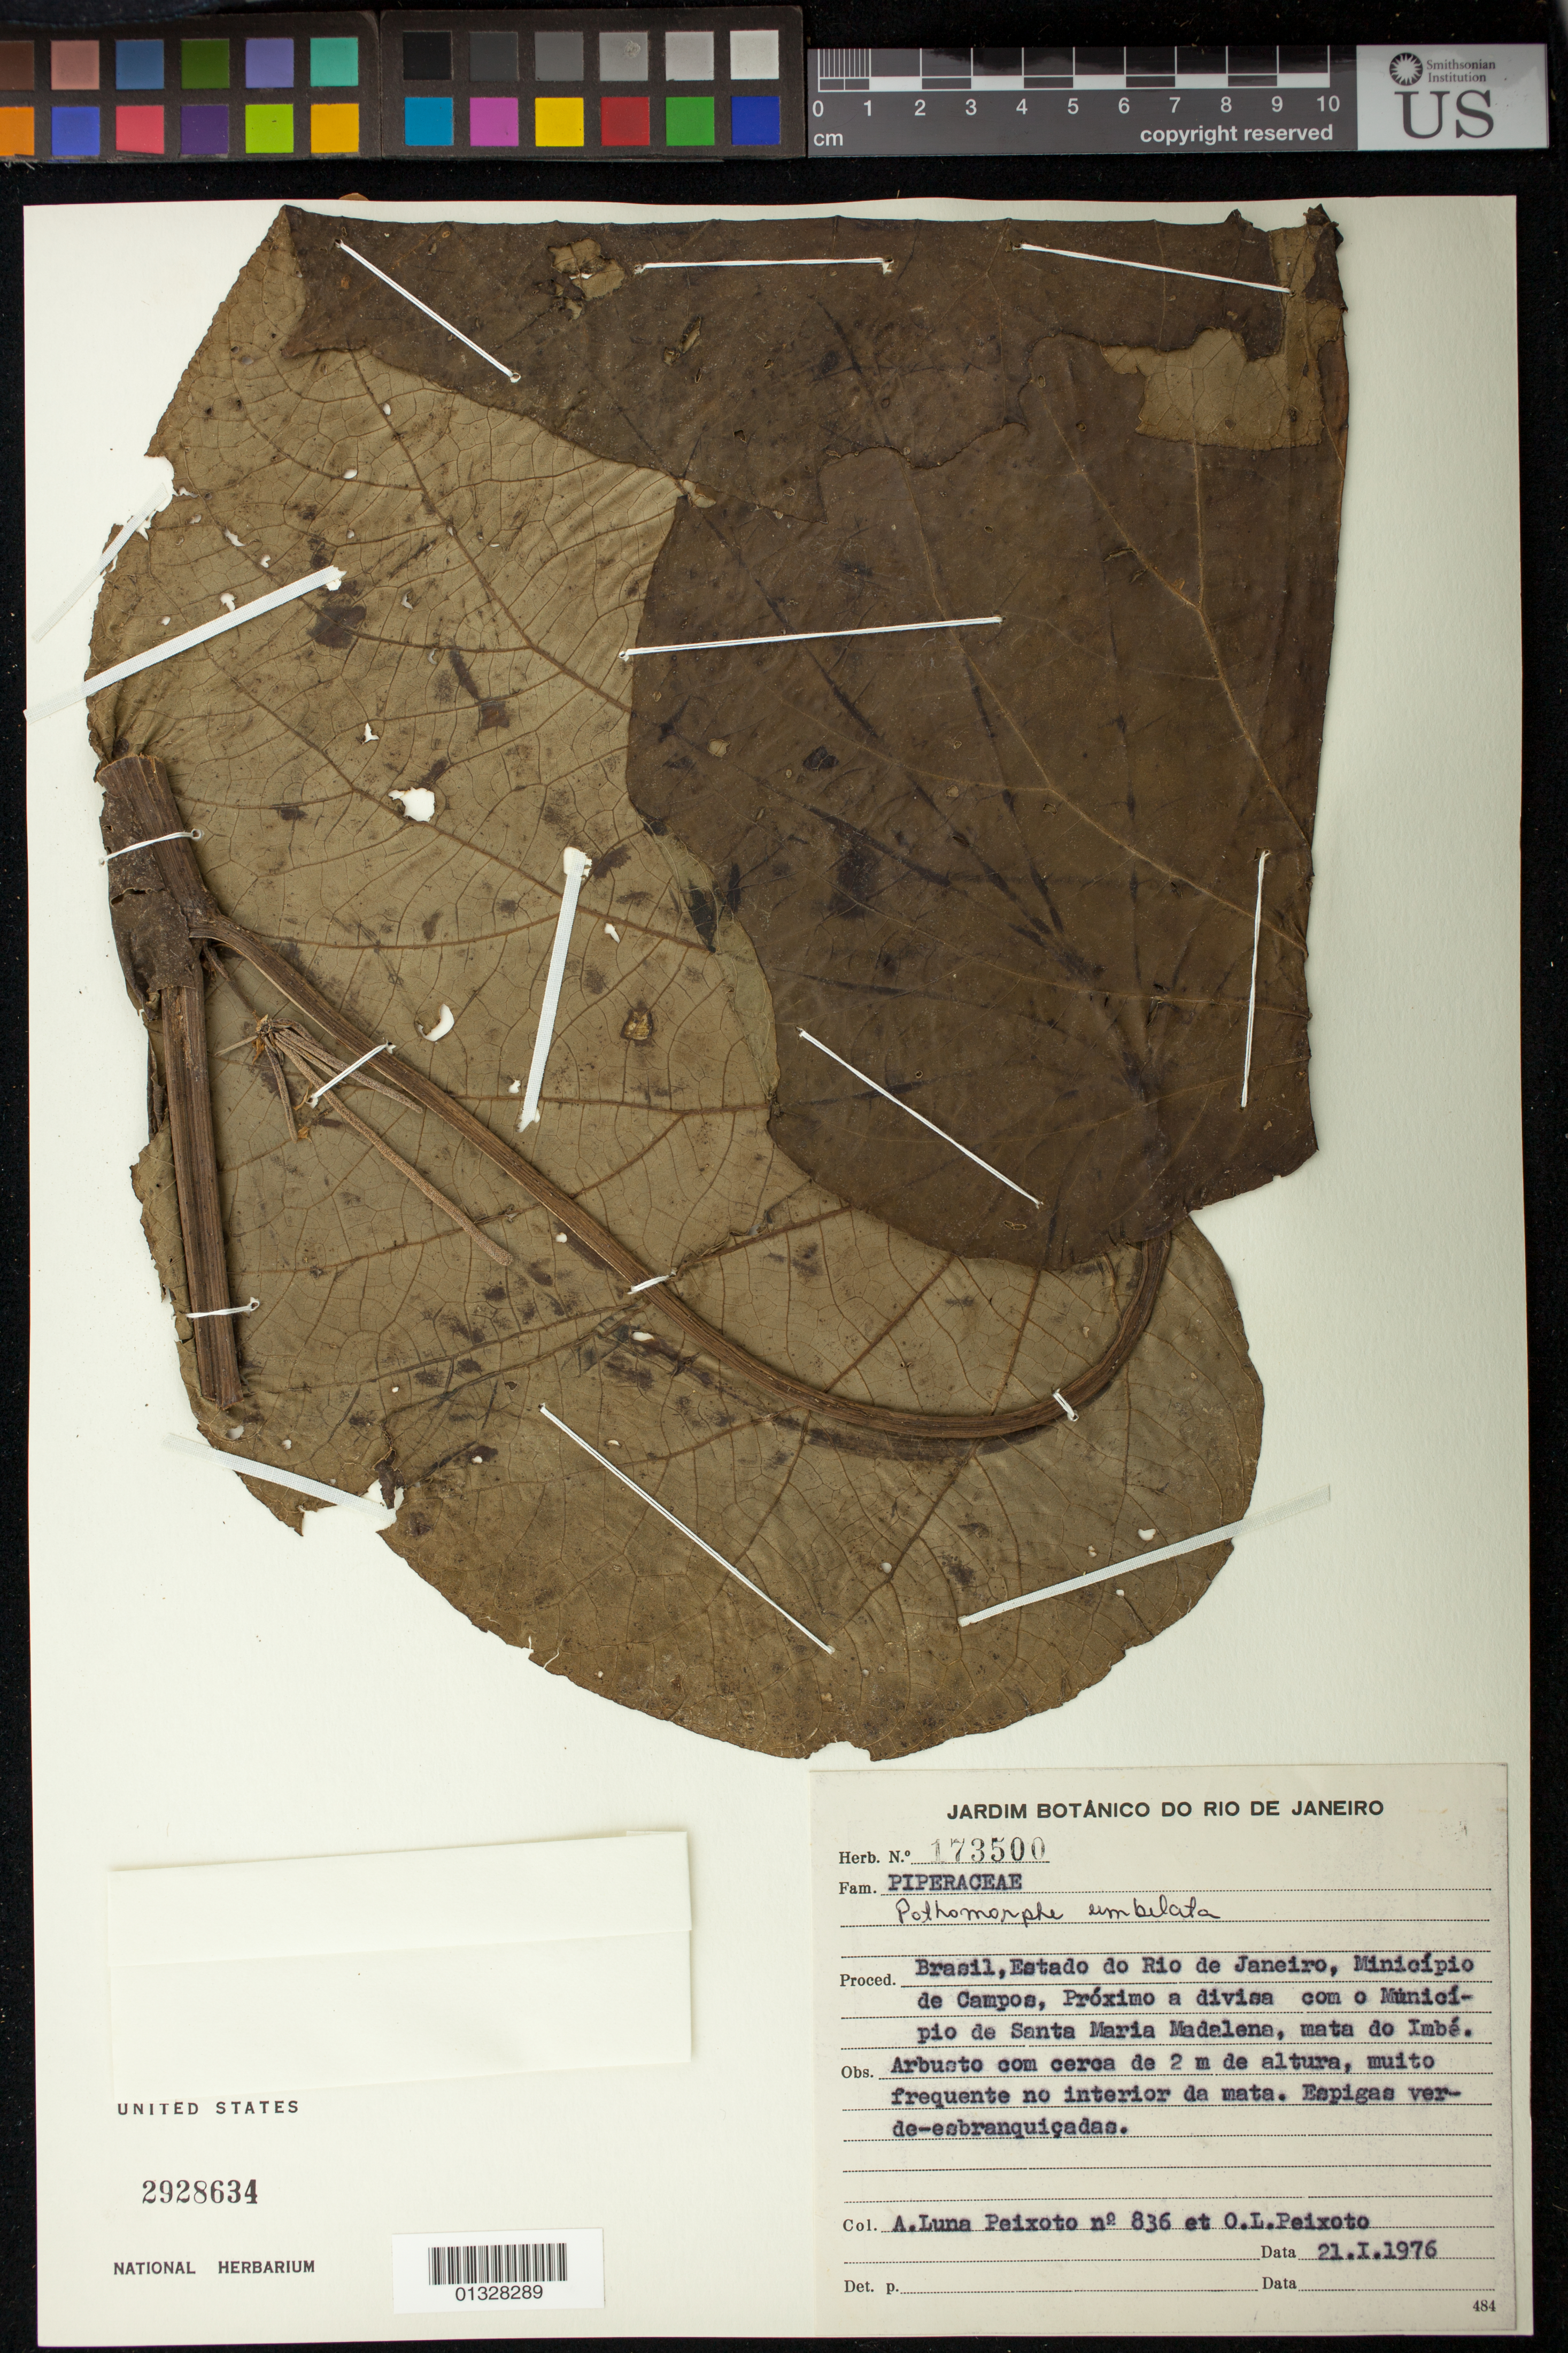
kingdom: Plantae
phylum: Tracheophyta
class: Magnoliopsida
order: Piperales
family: Piperaceae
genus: Piper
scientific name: Piper umbellatum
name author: L.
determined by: Strong, M. T., (US), Smithsonian Institution - National Museum of Natural History (UNITED STATES)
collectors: A. L. Peixoto & O. L. Peixoto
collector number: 836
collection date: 1976-01-21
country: Brazil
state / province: Rio de Janeiro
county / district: Campos dos Goytacazes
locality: Próximo a divisa com o Município de Santa Maria Madalena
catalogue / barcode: US 2928634